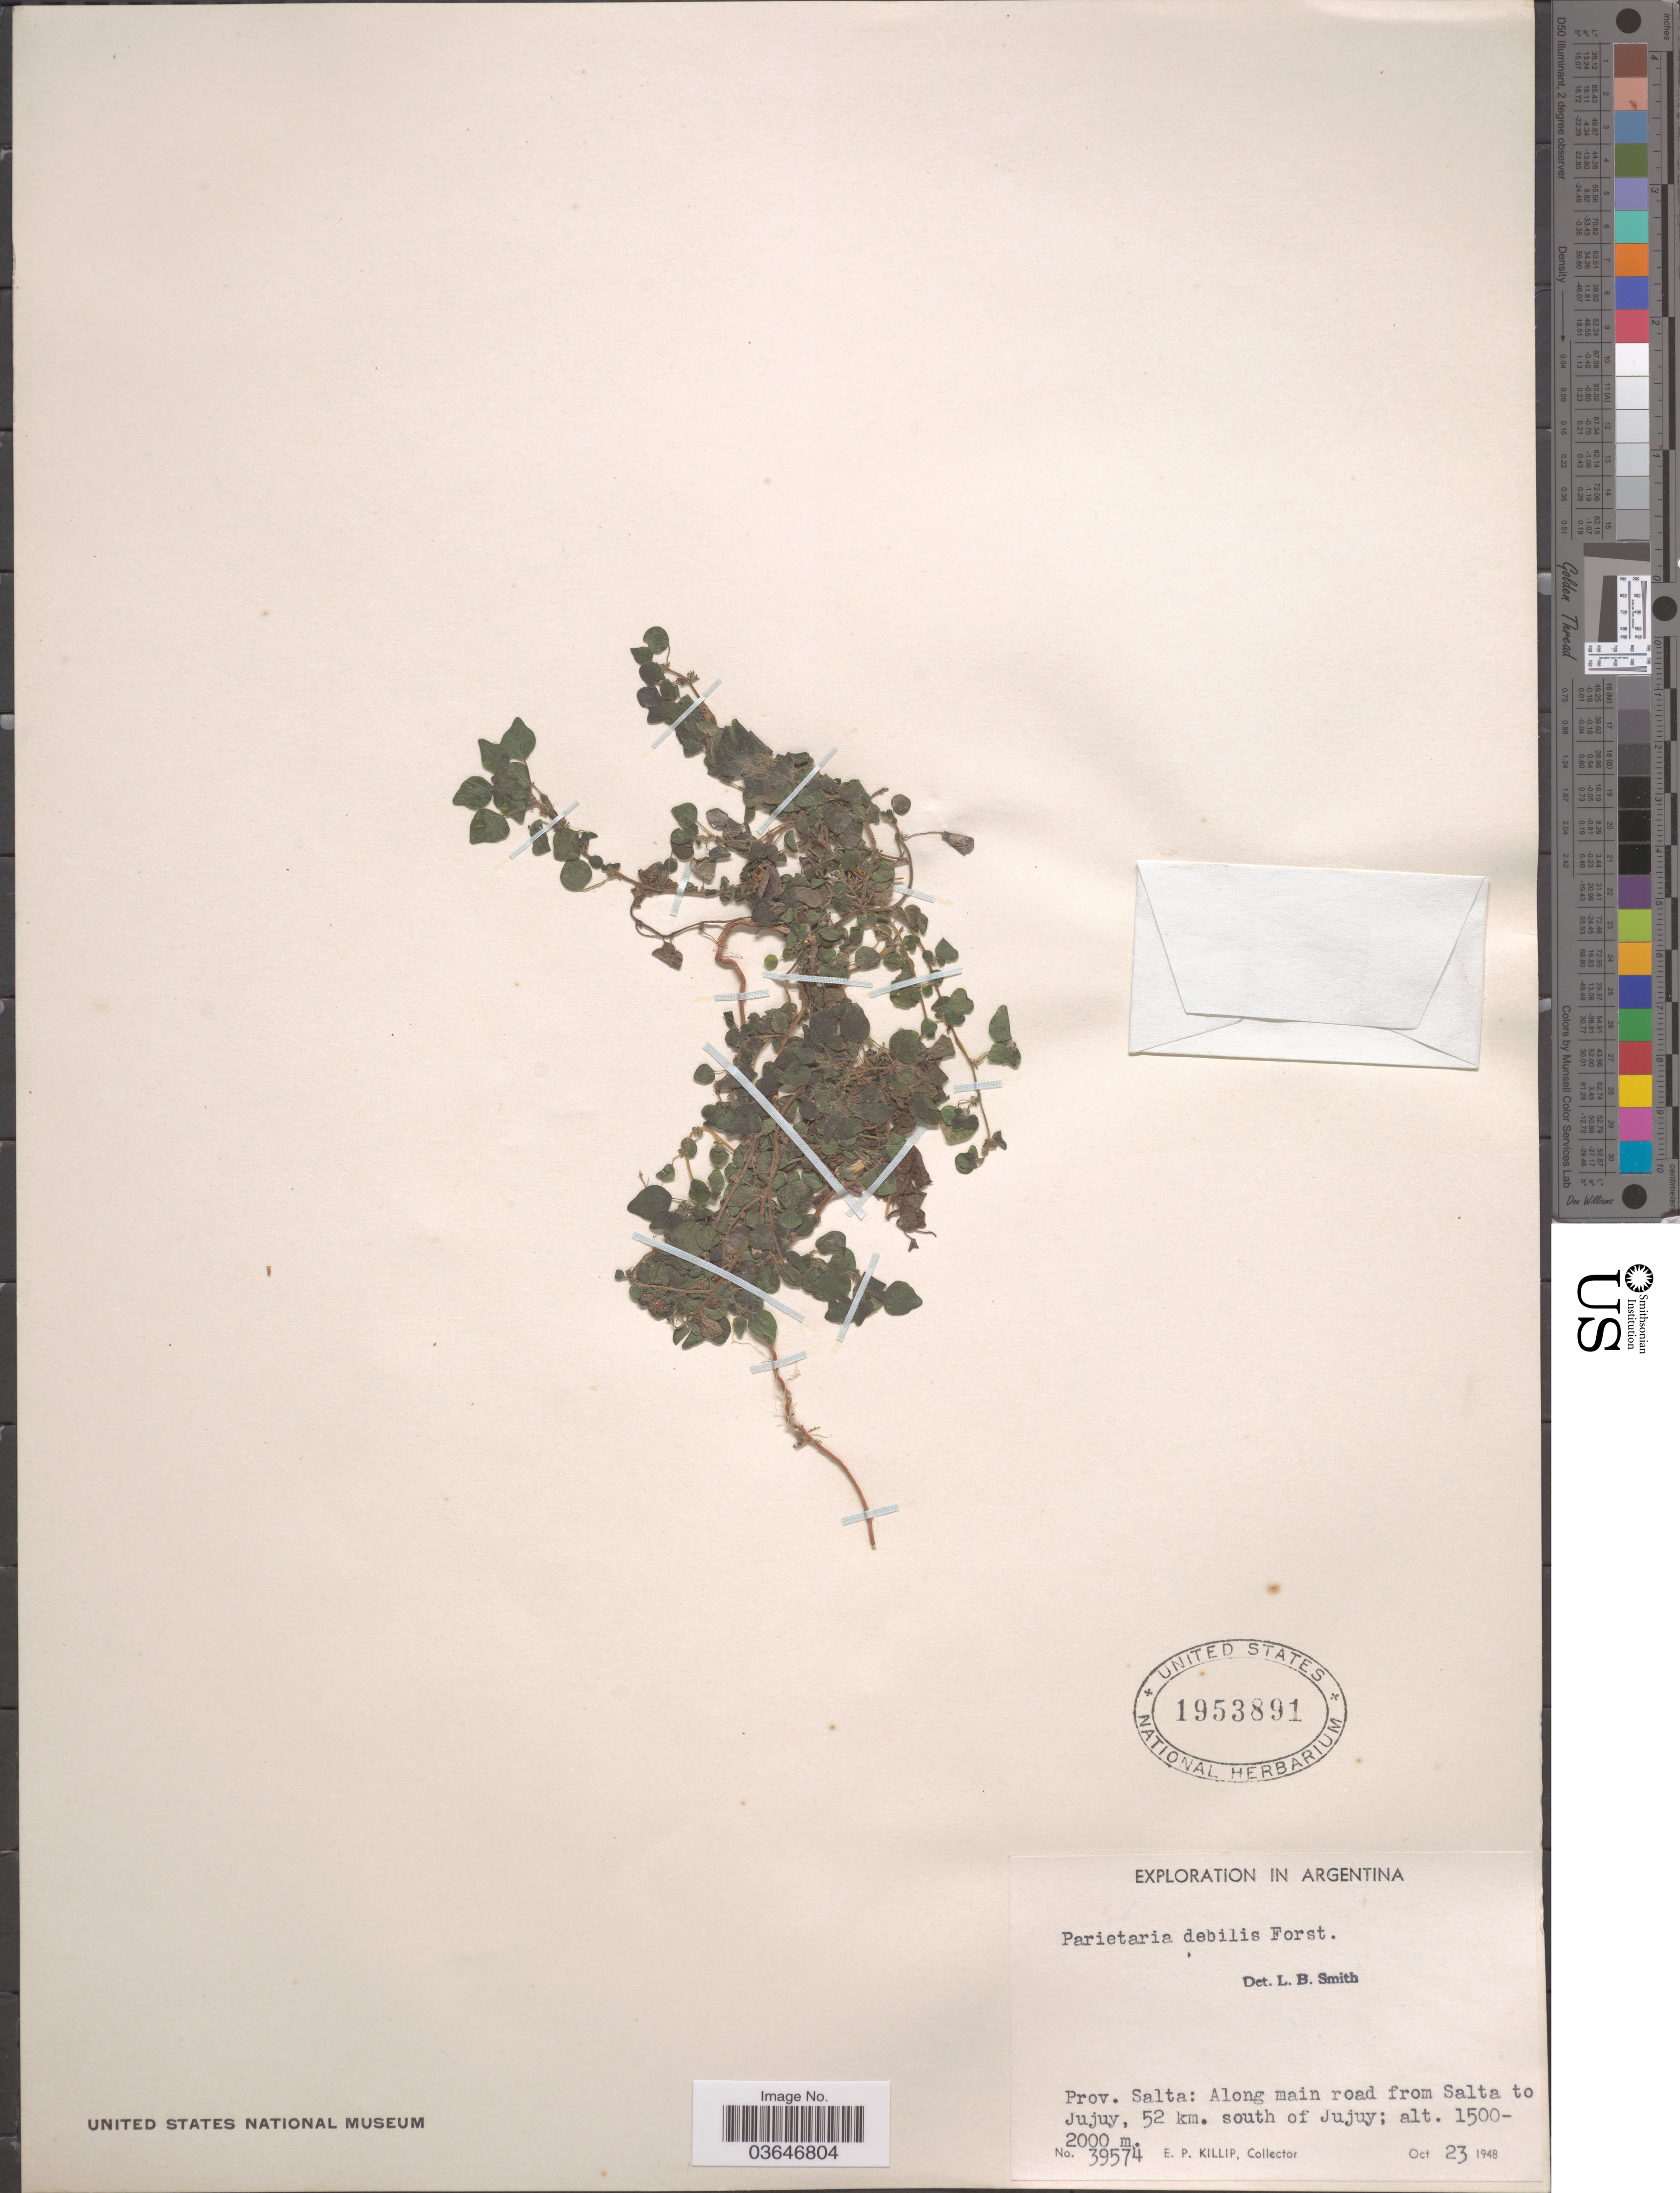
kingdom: Plantae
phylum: Tracheophyta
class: Magnoliopsida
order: Rosales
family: Urticaceae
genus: Parietaria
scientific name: Parietaria debilis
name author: G. Forst.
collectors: E. P. Killip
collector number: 39574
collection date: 1948-10-23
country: Argentina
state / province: Salta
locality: Along main road from Salta to Jujuy, 52 km. south of Jujuy.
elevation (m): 1500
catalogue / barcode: US 1953891